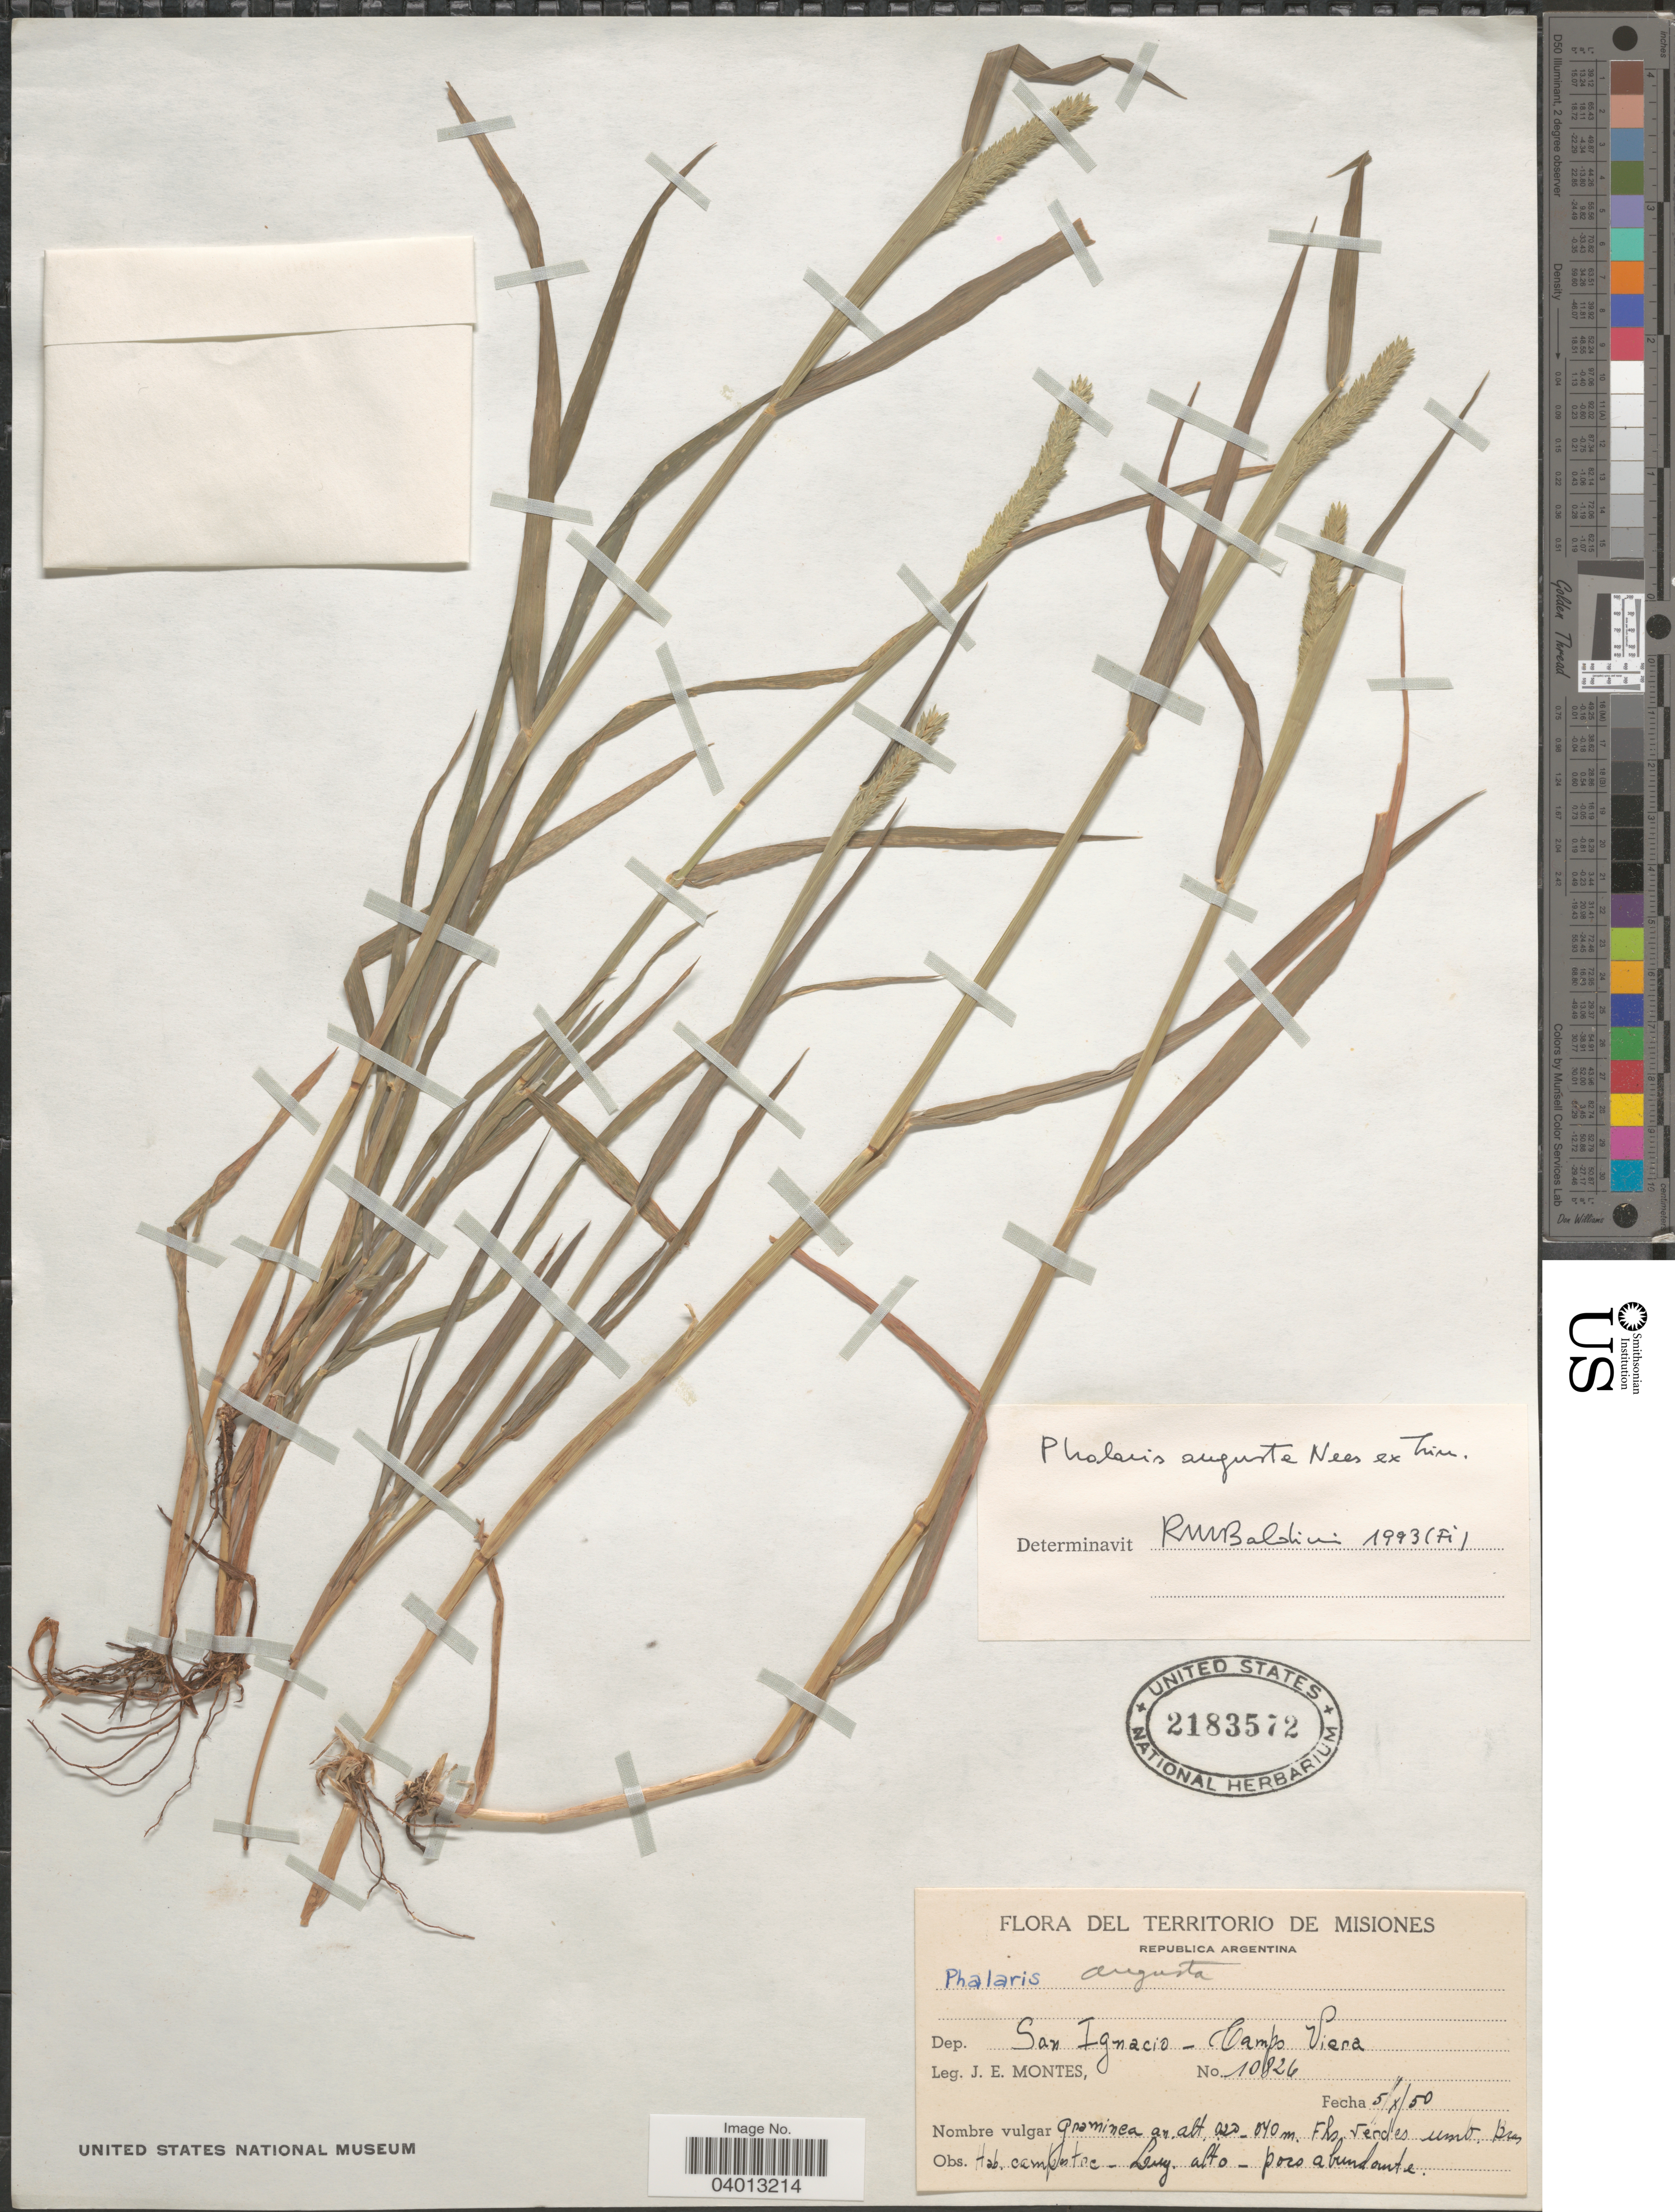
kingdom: Plantae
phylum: Tracheophyta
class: Liliopsida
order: Poales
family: Poaceae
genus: Phalaris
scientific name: Phalaris angusta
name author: Nees ex Trin.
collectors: J. E. Montes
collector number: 10826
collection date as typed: Transcribed d/m/y: 5/10/50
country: Argentina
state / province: Misiones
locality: Territorio de Misiones. Dep. San Ignacio - Campo Viera.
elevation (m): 0.2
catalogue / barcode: US 2183572